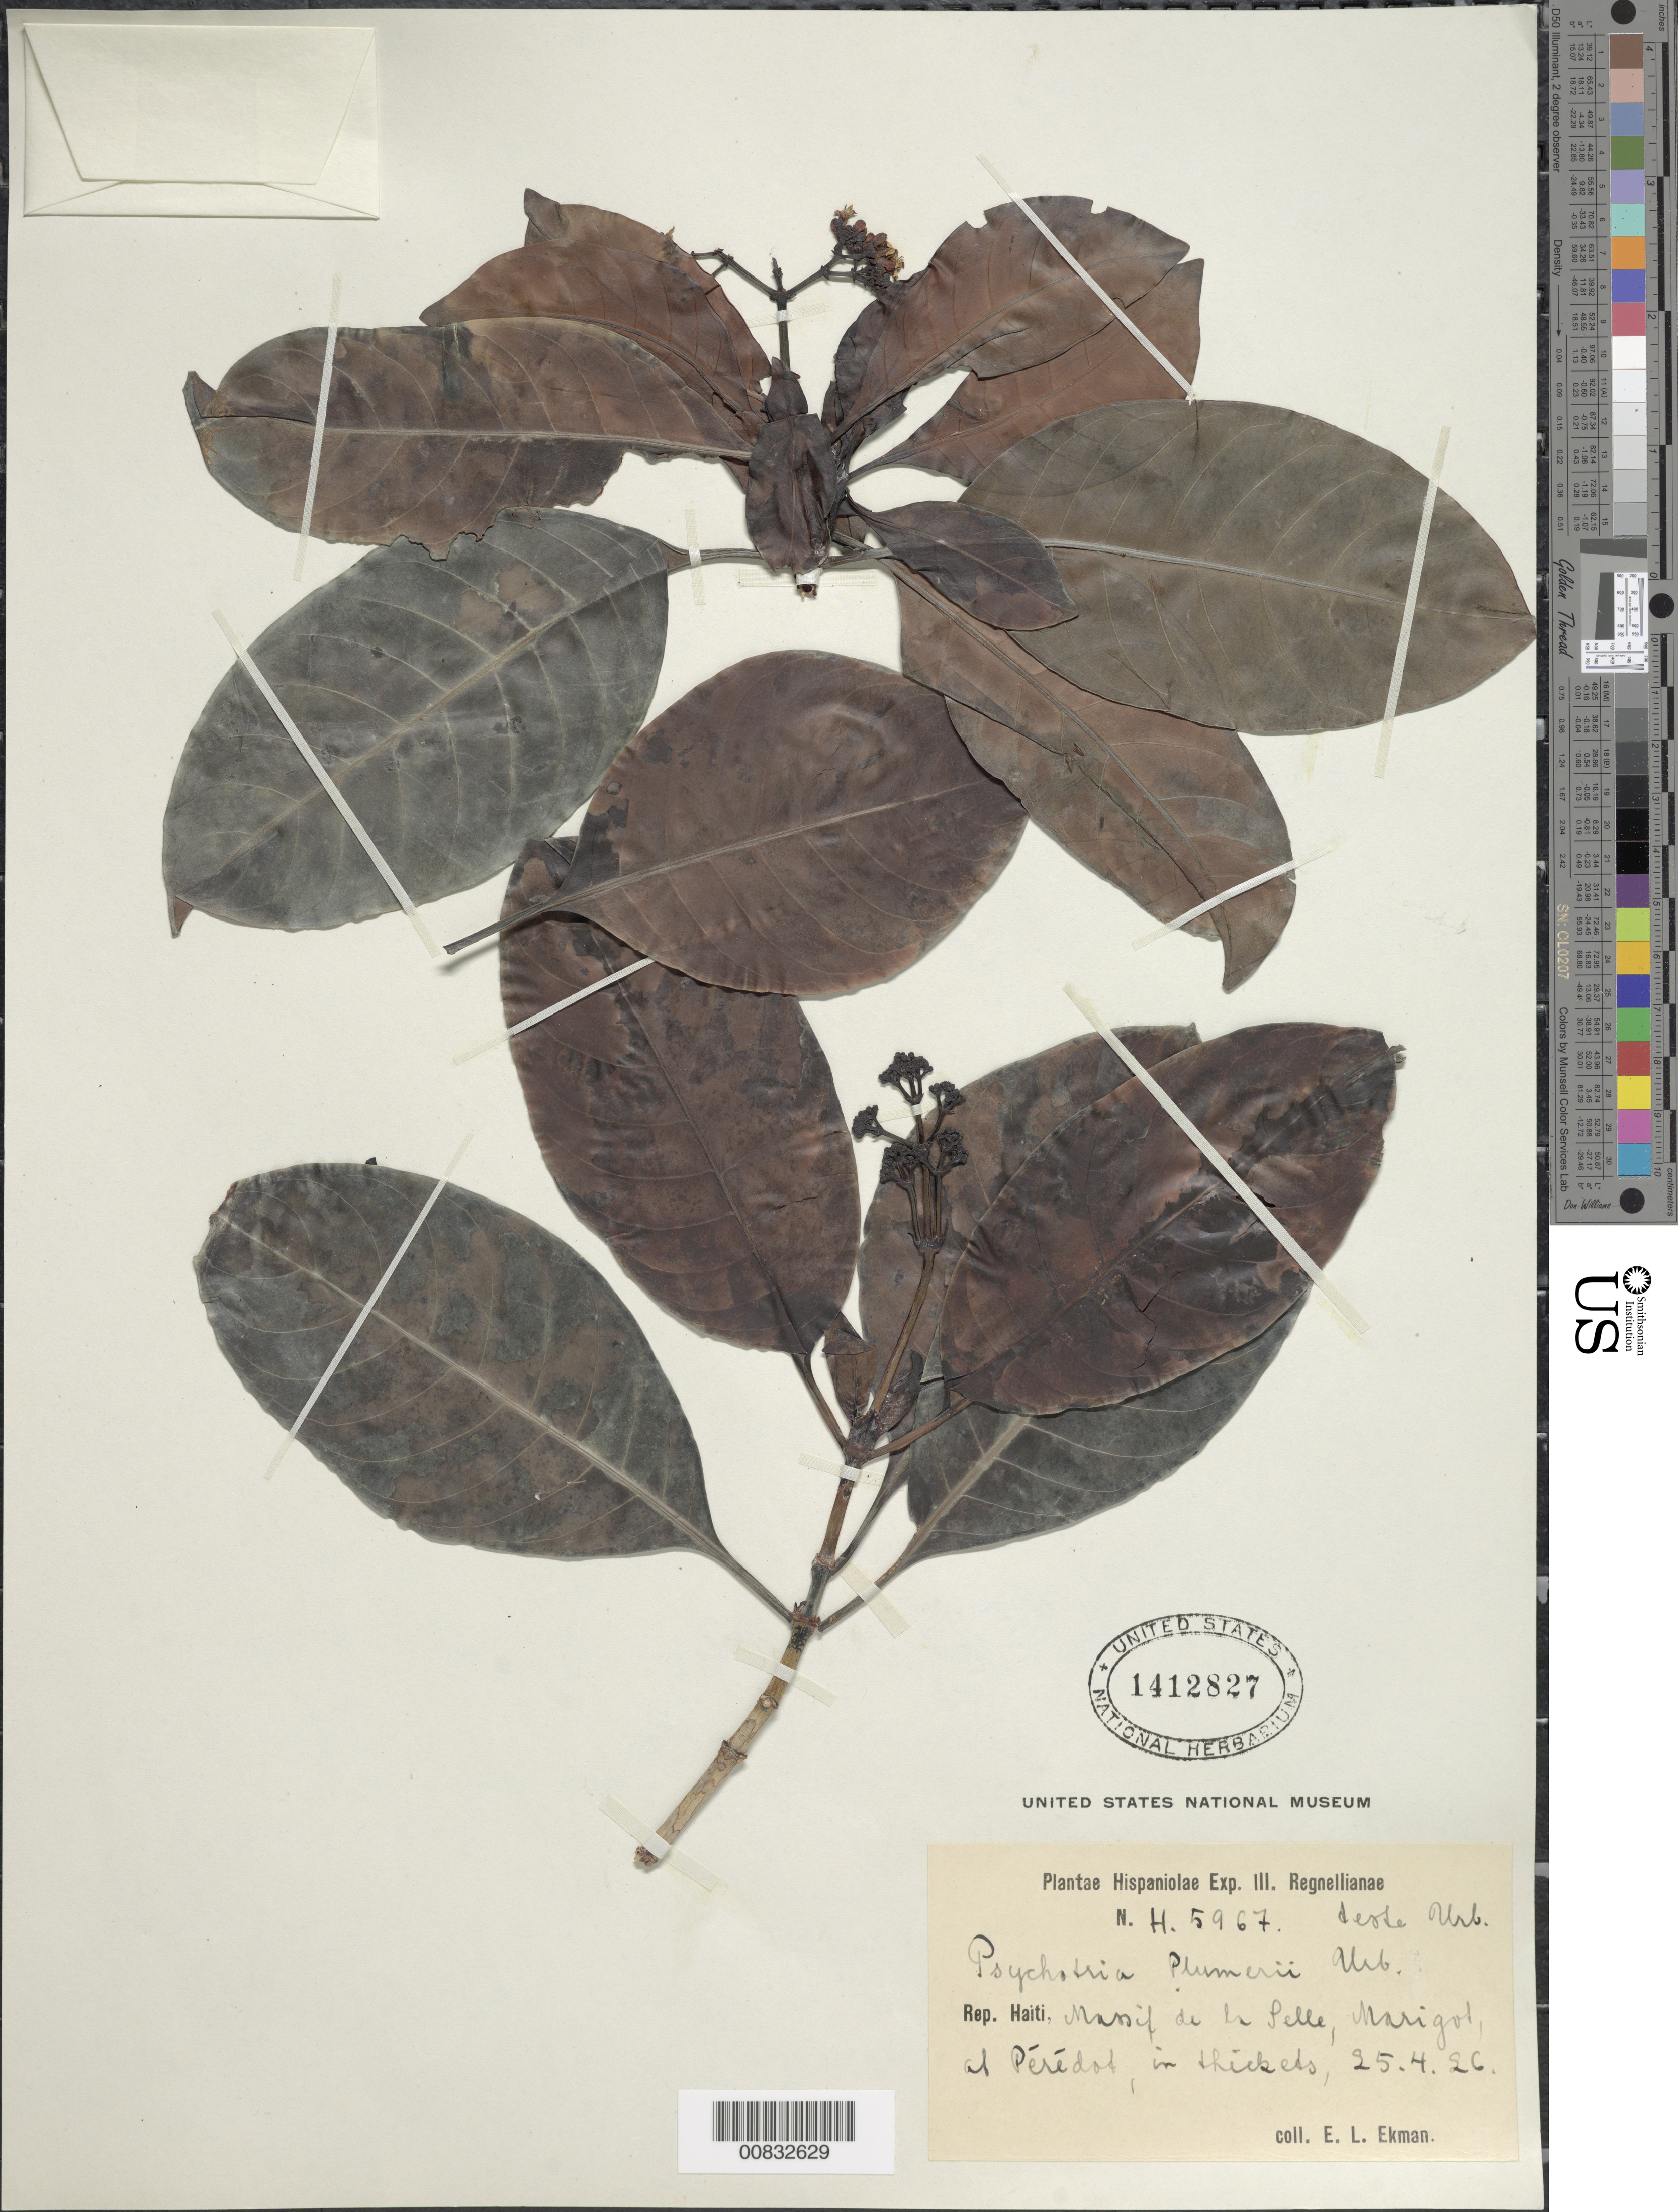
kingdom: Plantae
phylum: Tracheophyta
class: Magnoliopsida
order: Gentianales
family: Rubiaceae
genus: Psychotria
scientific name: Psychotria plumieri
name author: Urb.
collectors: E. L. Ekman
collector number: H 5967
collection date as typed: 25 Apr 1926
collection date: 1926-04-25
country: Haiti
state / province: Sud-Est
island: Hispaniola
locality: Massif de la Selle, Marigot, al Pérédot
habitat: In thickets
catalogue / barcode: US 1412827